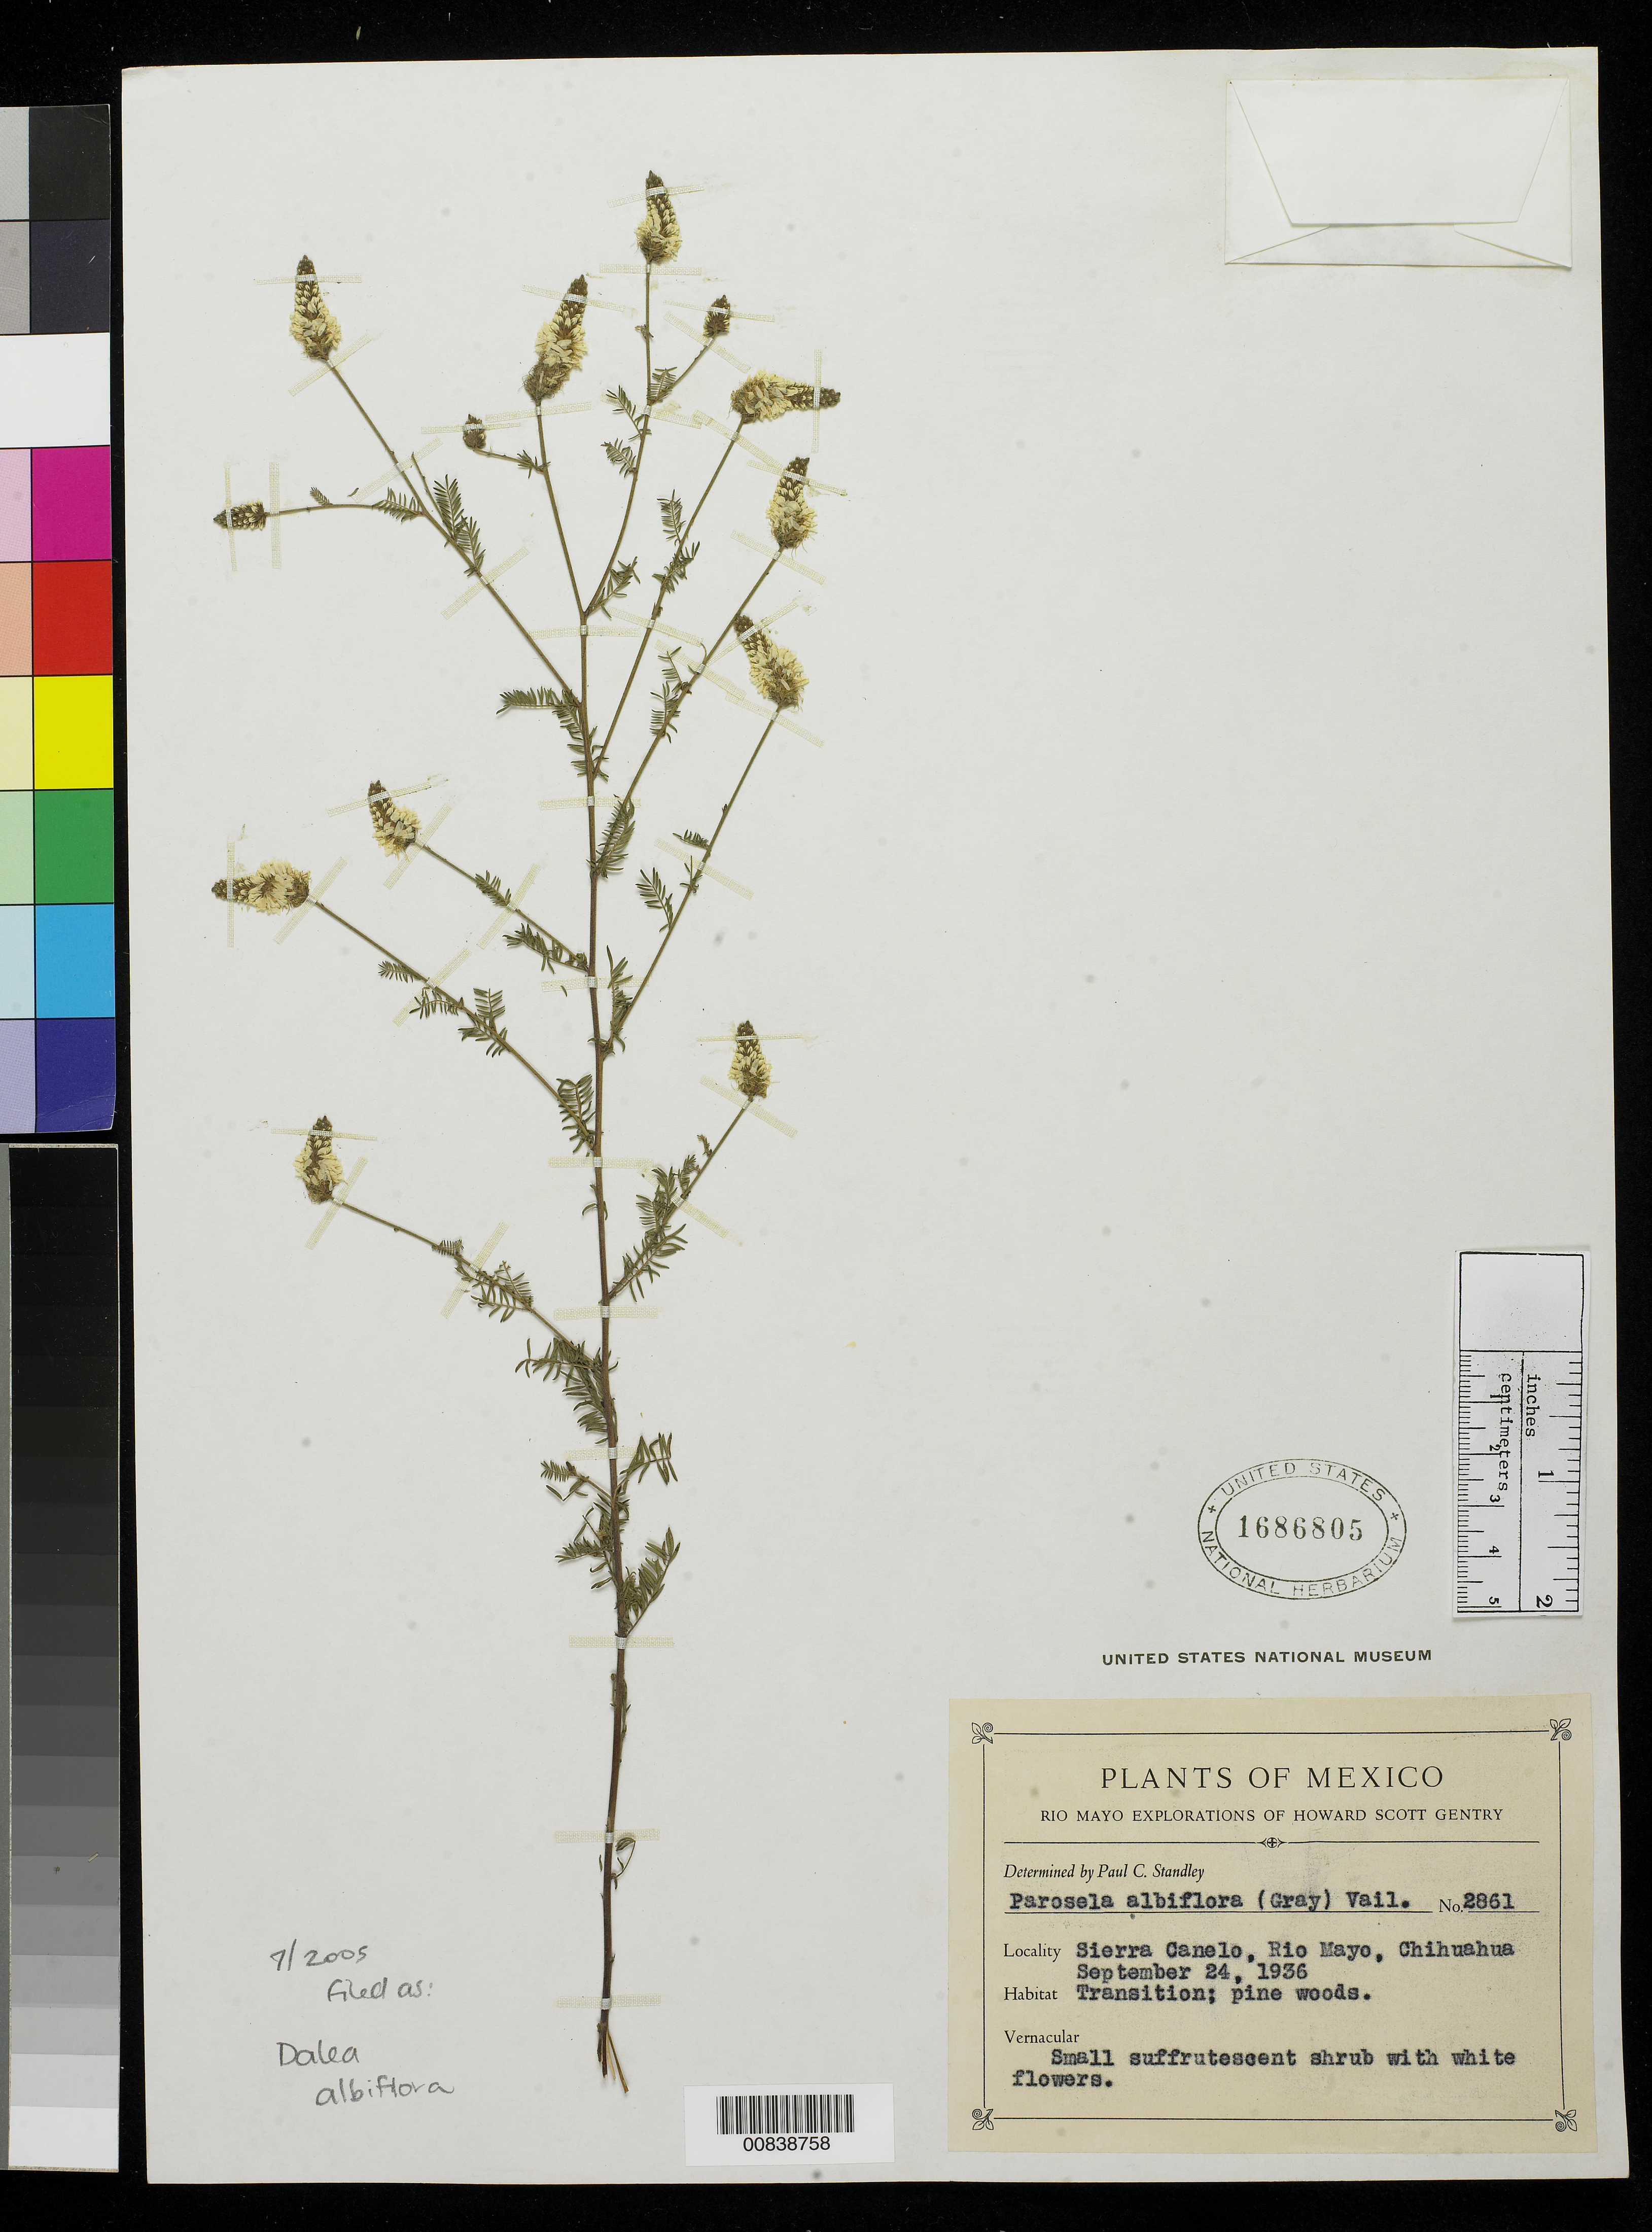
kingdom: Plantae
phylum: Tracheophyta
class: Magnoliopsida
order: Fabales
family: Fabaceae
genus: Dalea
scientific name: Dalea albiflora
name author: A. Gray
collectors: H. S. Gentry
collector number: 2861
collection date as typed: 24 Sep 1936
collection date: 1936-09-24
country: Mexico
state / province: Chihuahua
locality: Sierra Canelo, Río Mayo, Chihuahua.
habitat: Transition; pine woods.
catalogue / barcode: US 1686805